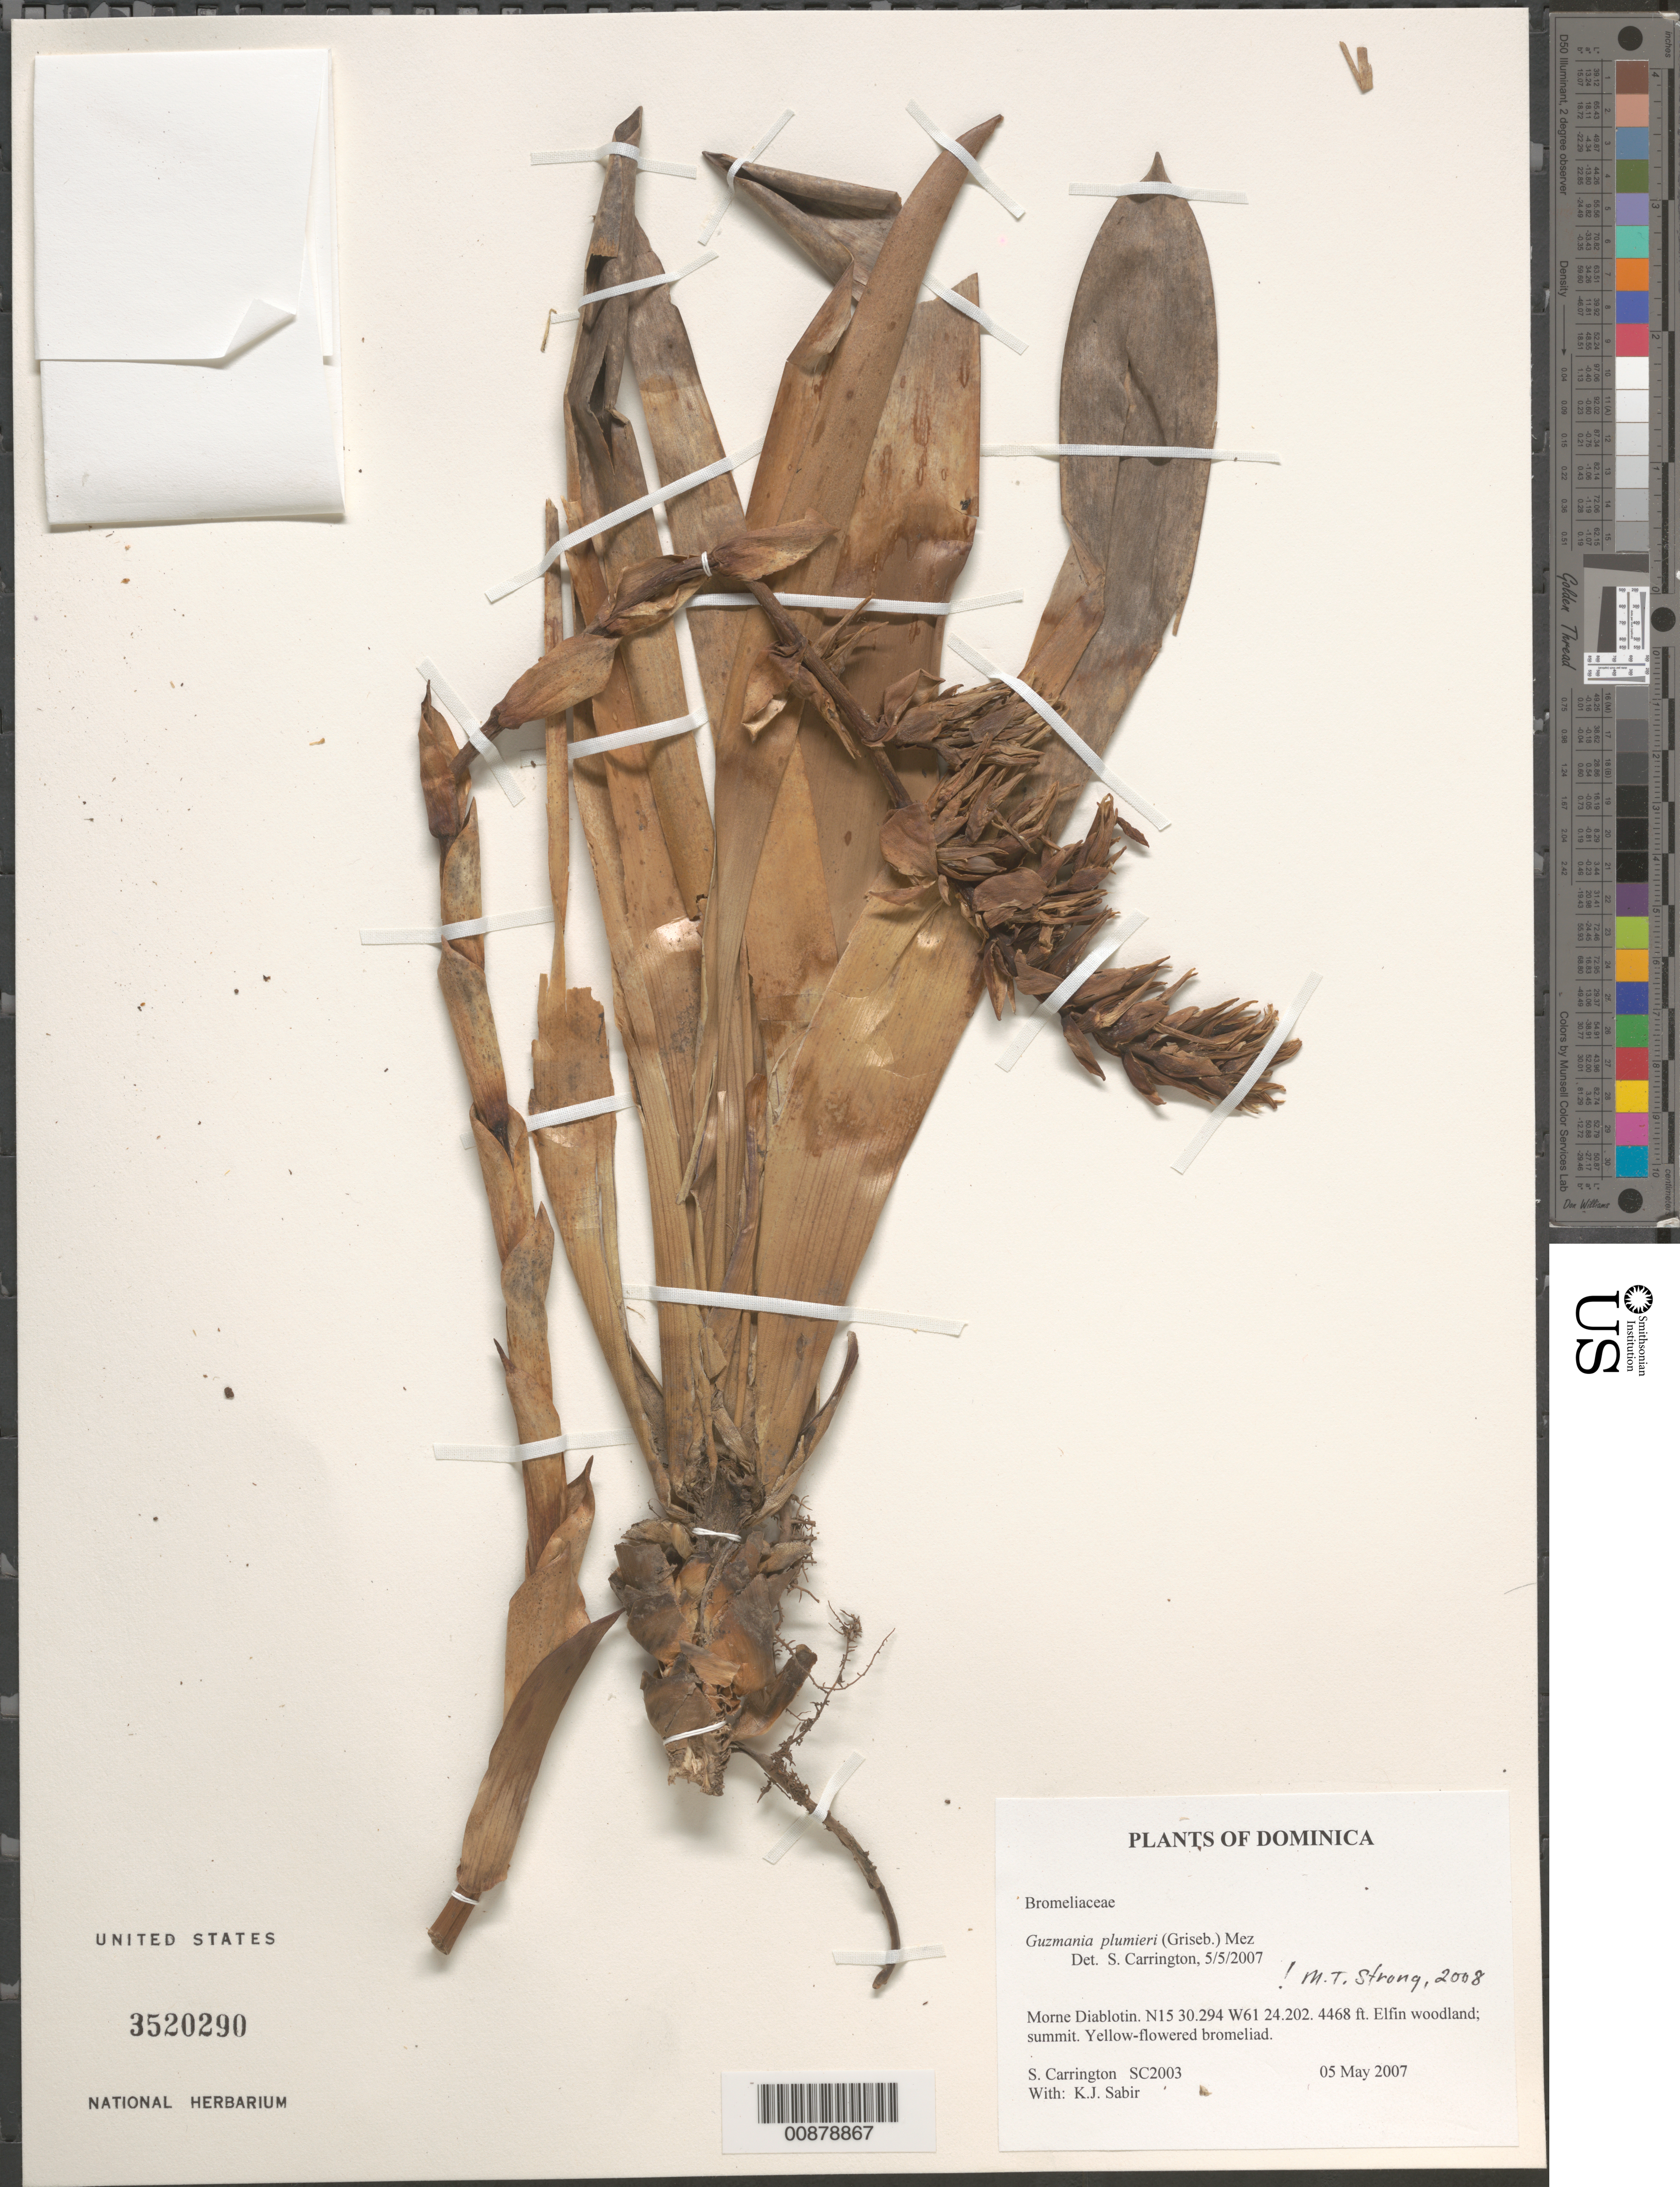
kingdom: Plantae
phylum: Tracheophyta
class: Liliopsida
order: Poales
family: Bromeliaceae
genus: Guzmania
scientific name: Guzmania plumieri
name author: (Griseb.) Mez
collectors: C. M. S. Carrington & K. Sabir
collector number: SC 2003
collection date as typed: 05 May 2007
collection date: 2007-05-05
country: Dominica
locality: Morne Diablotin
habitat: Elfin woodland; summit.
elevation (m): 1362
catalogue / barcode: US 3520290